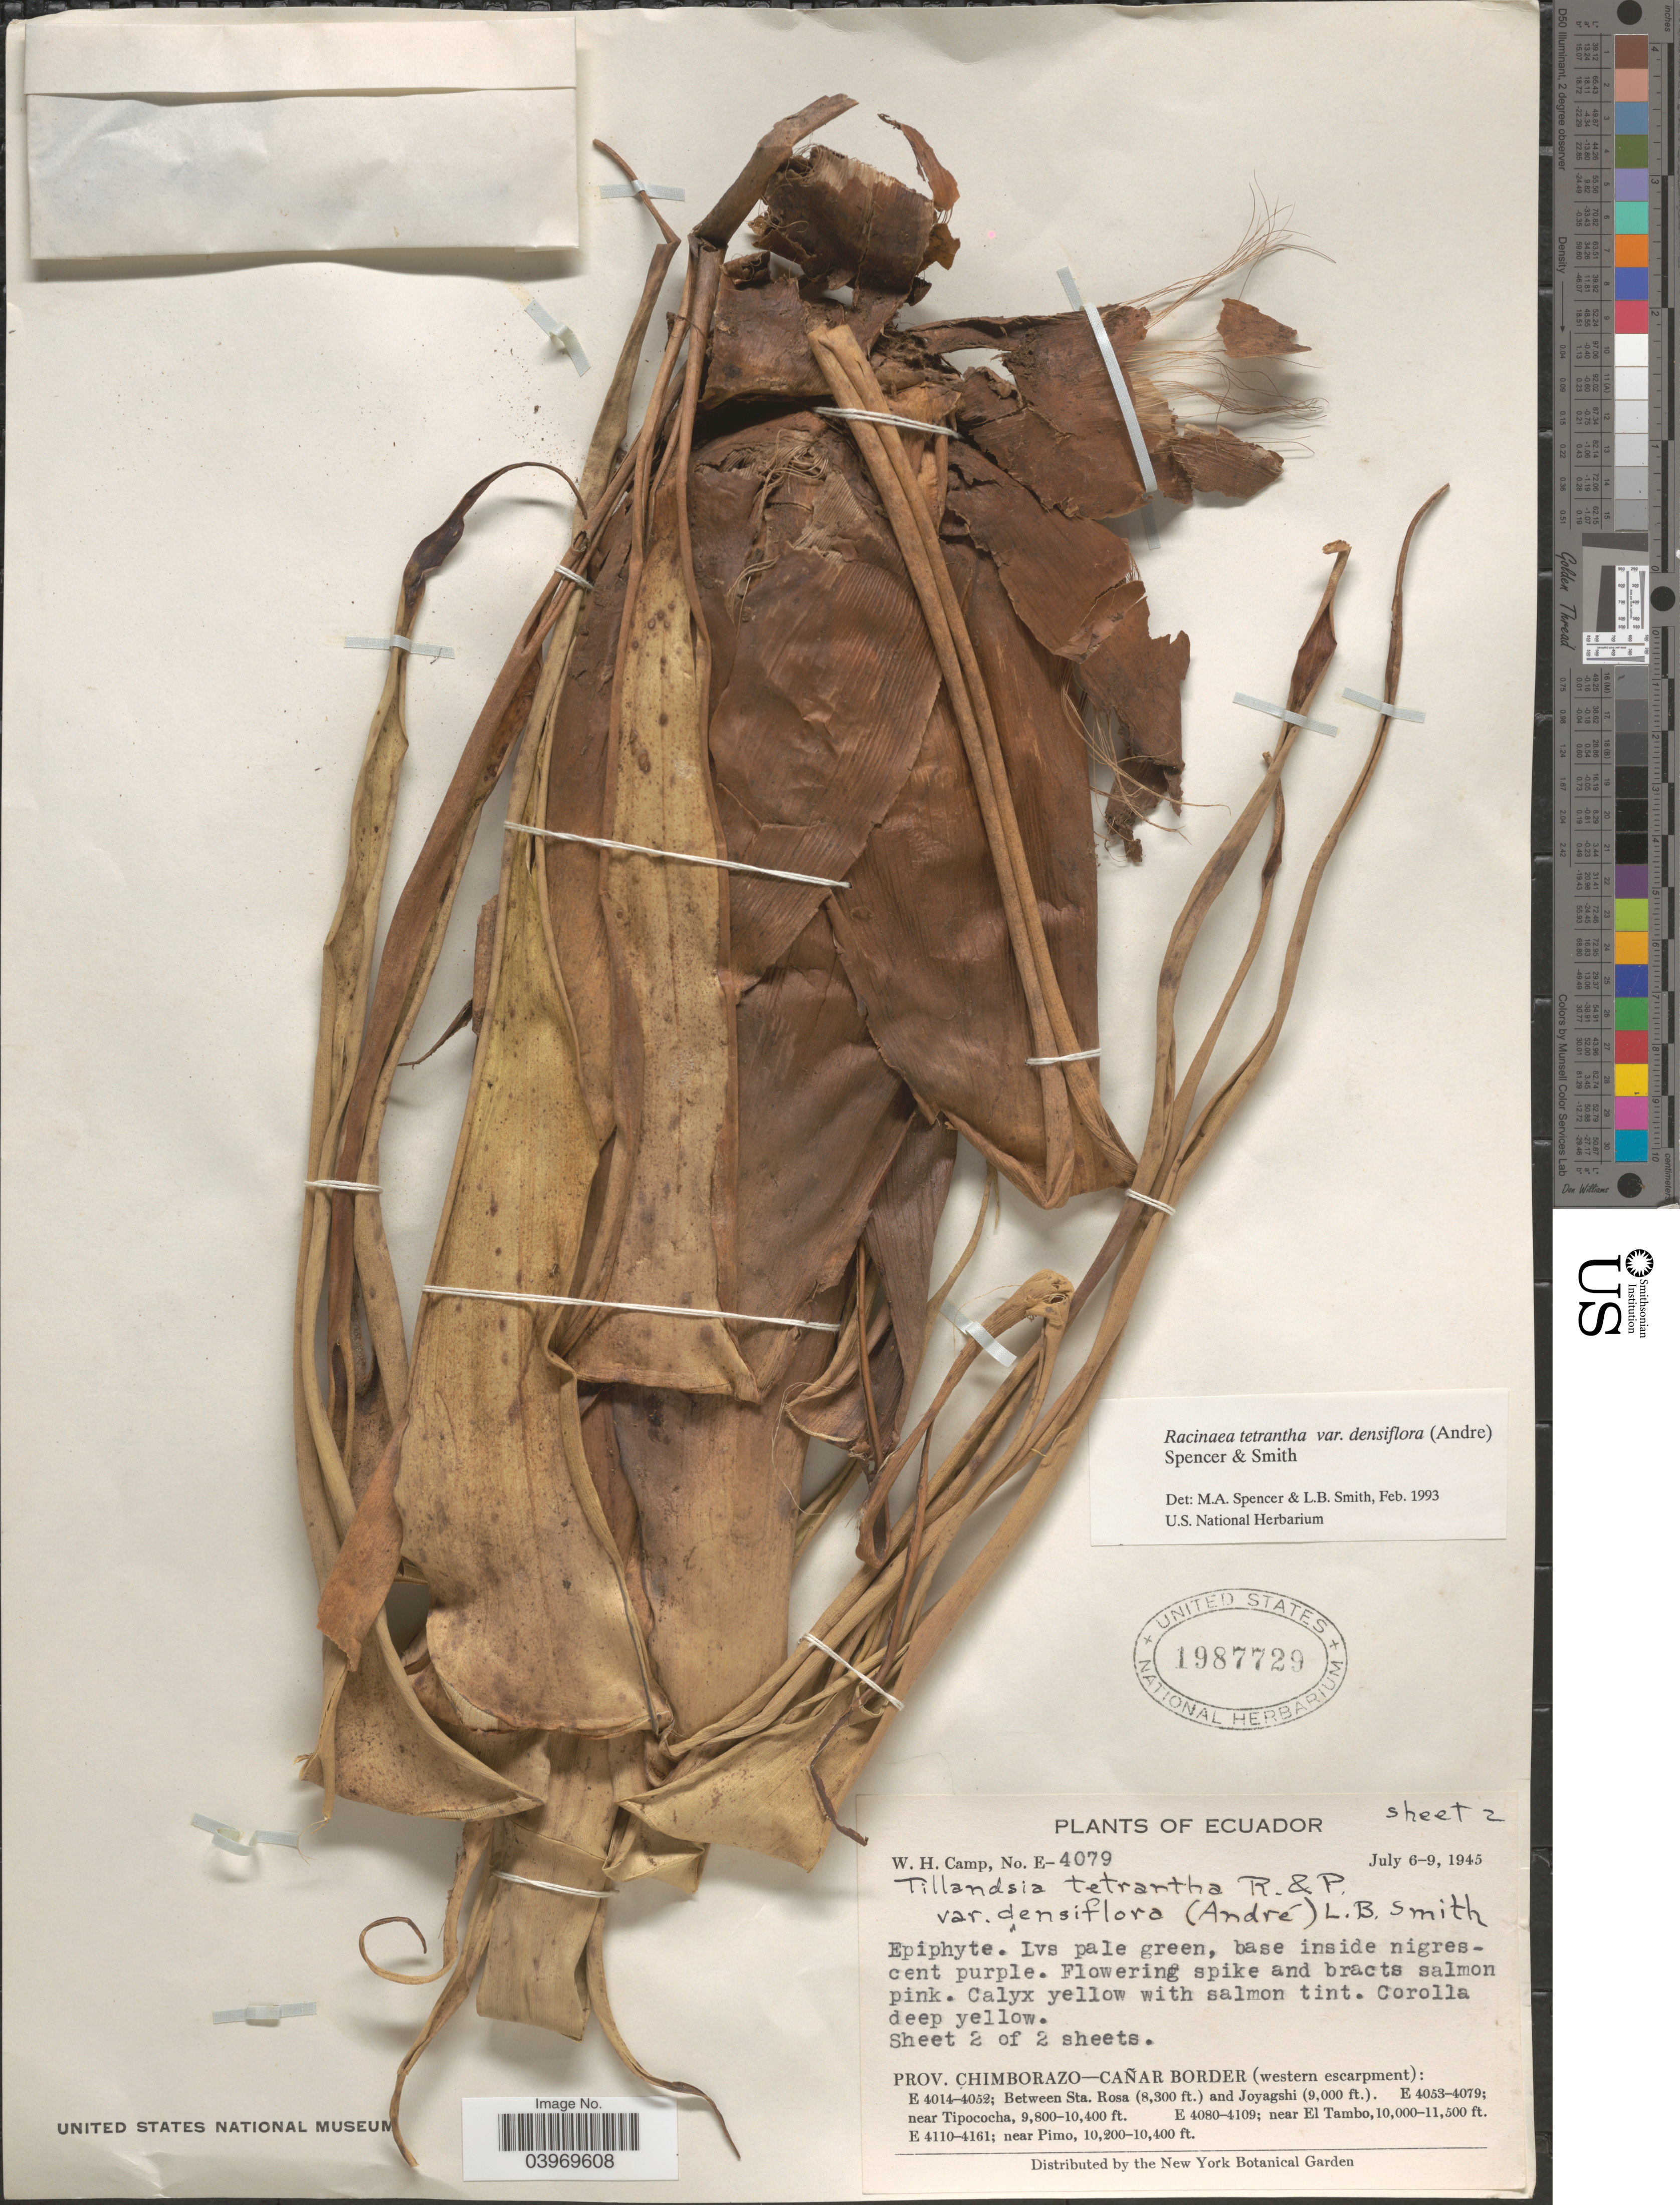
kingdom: Plantae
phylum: Tracheophyta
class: Liliopsida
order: Poales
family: Bromeliaceae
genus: Racinaea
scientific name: Racinaea tetrantha var. densiflora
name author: (André) M.A. Spencer & L.B. Sm.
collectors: W. H. Camp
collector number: E-4079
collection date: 1945-07-06/1945-07-09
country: Ecuador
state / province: Chimborazo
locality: Cañar Border (western escarpment): Near Tipococha.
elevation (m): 2987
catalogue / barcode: US 1987729